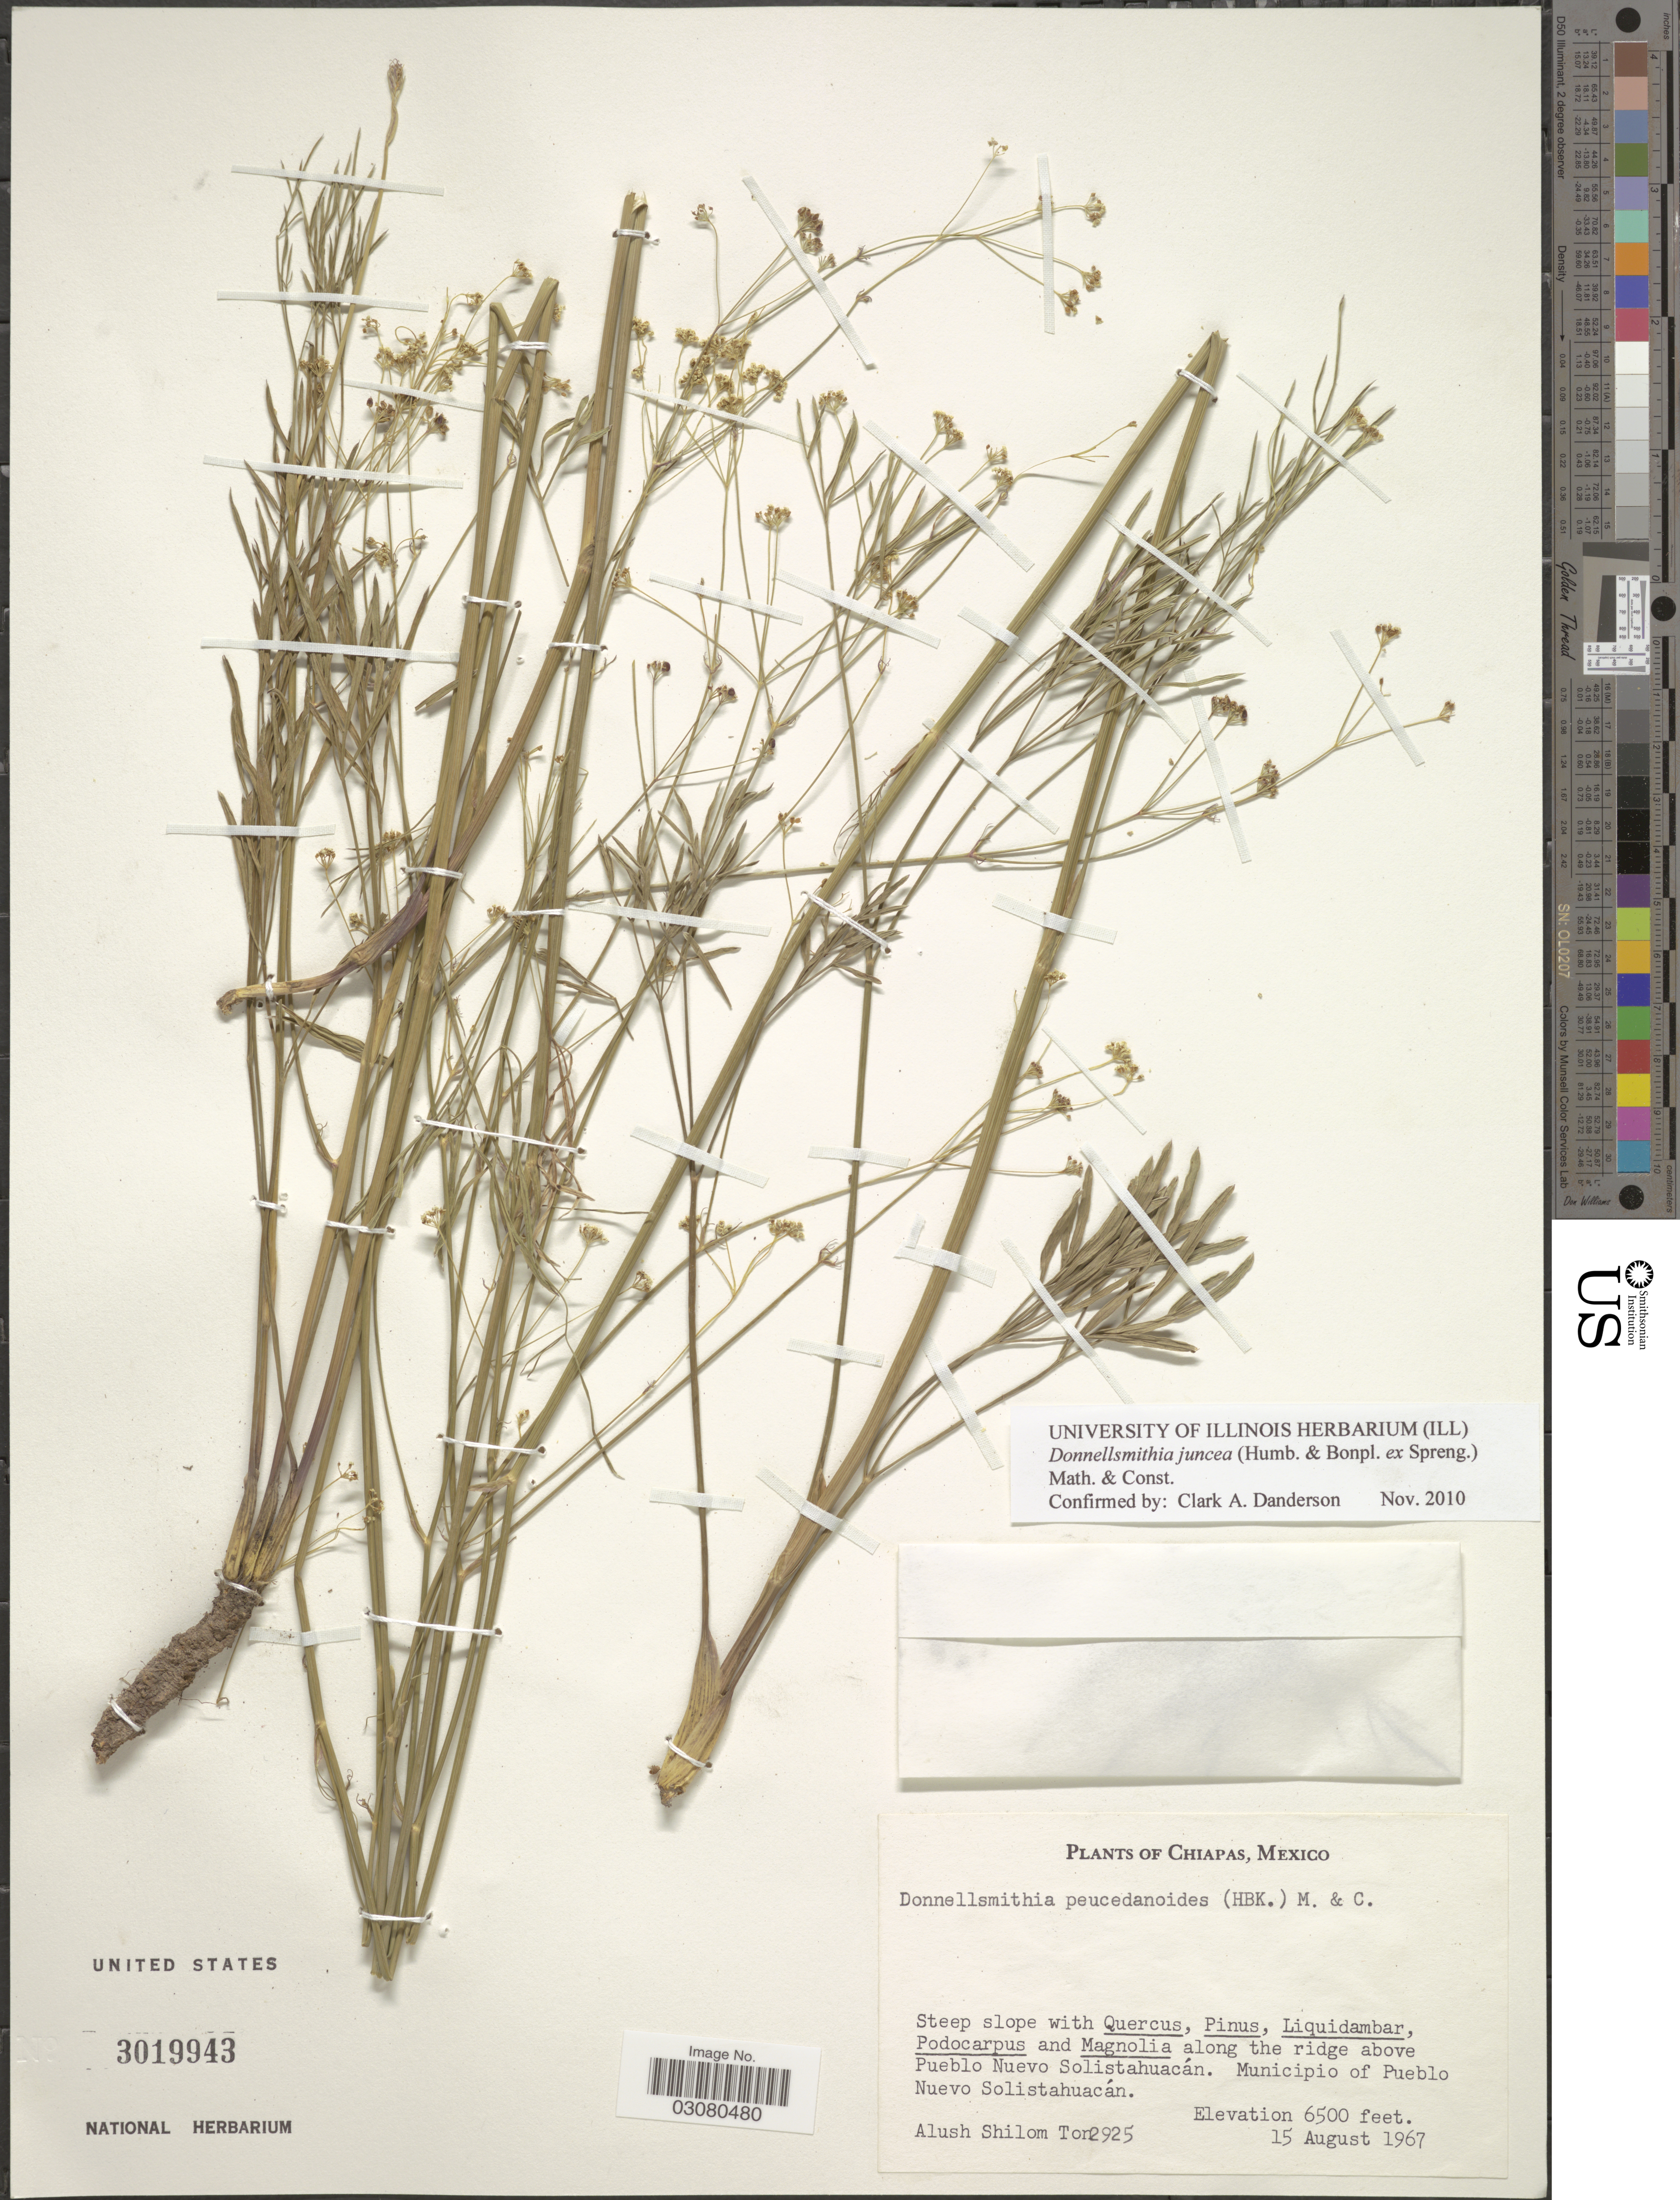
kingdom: Plantae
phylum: Tracheophyta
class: Magnoliopsida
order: Apiales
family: Apiaceae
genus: Donnellsmithia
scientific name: Donnellsmithia juncea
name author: (Humb. & Bonpl. ex Spreng.) Mathias & Constance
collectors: A. Ton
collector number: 2925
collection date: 1967-08-15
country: Mexico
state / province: Chiapas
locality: Along the ridge above Pueblo Nuevo Solistahuacán. Municipio of Pueblo Nuevo Solistahuacán.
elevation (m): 1981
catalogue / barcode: US 3019943